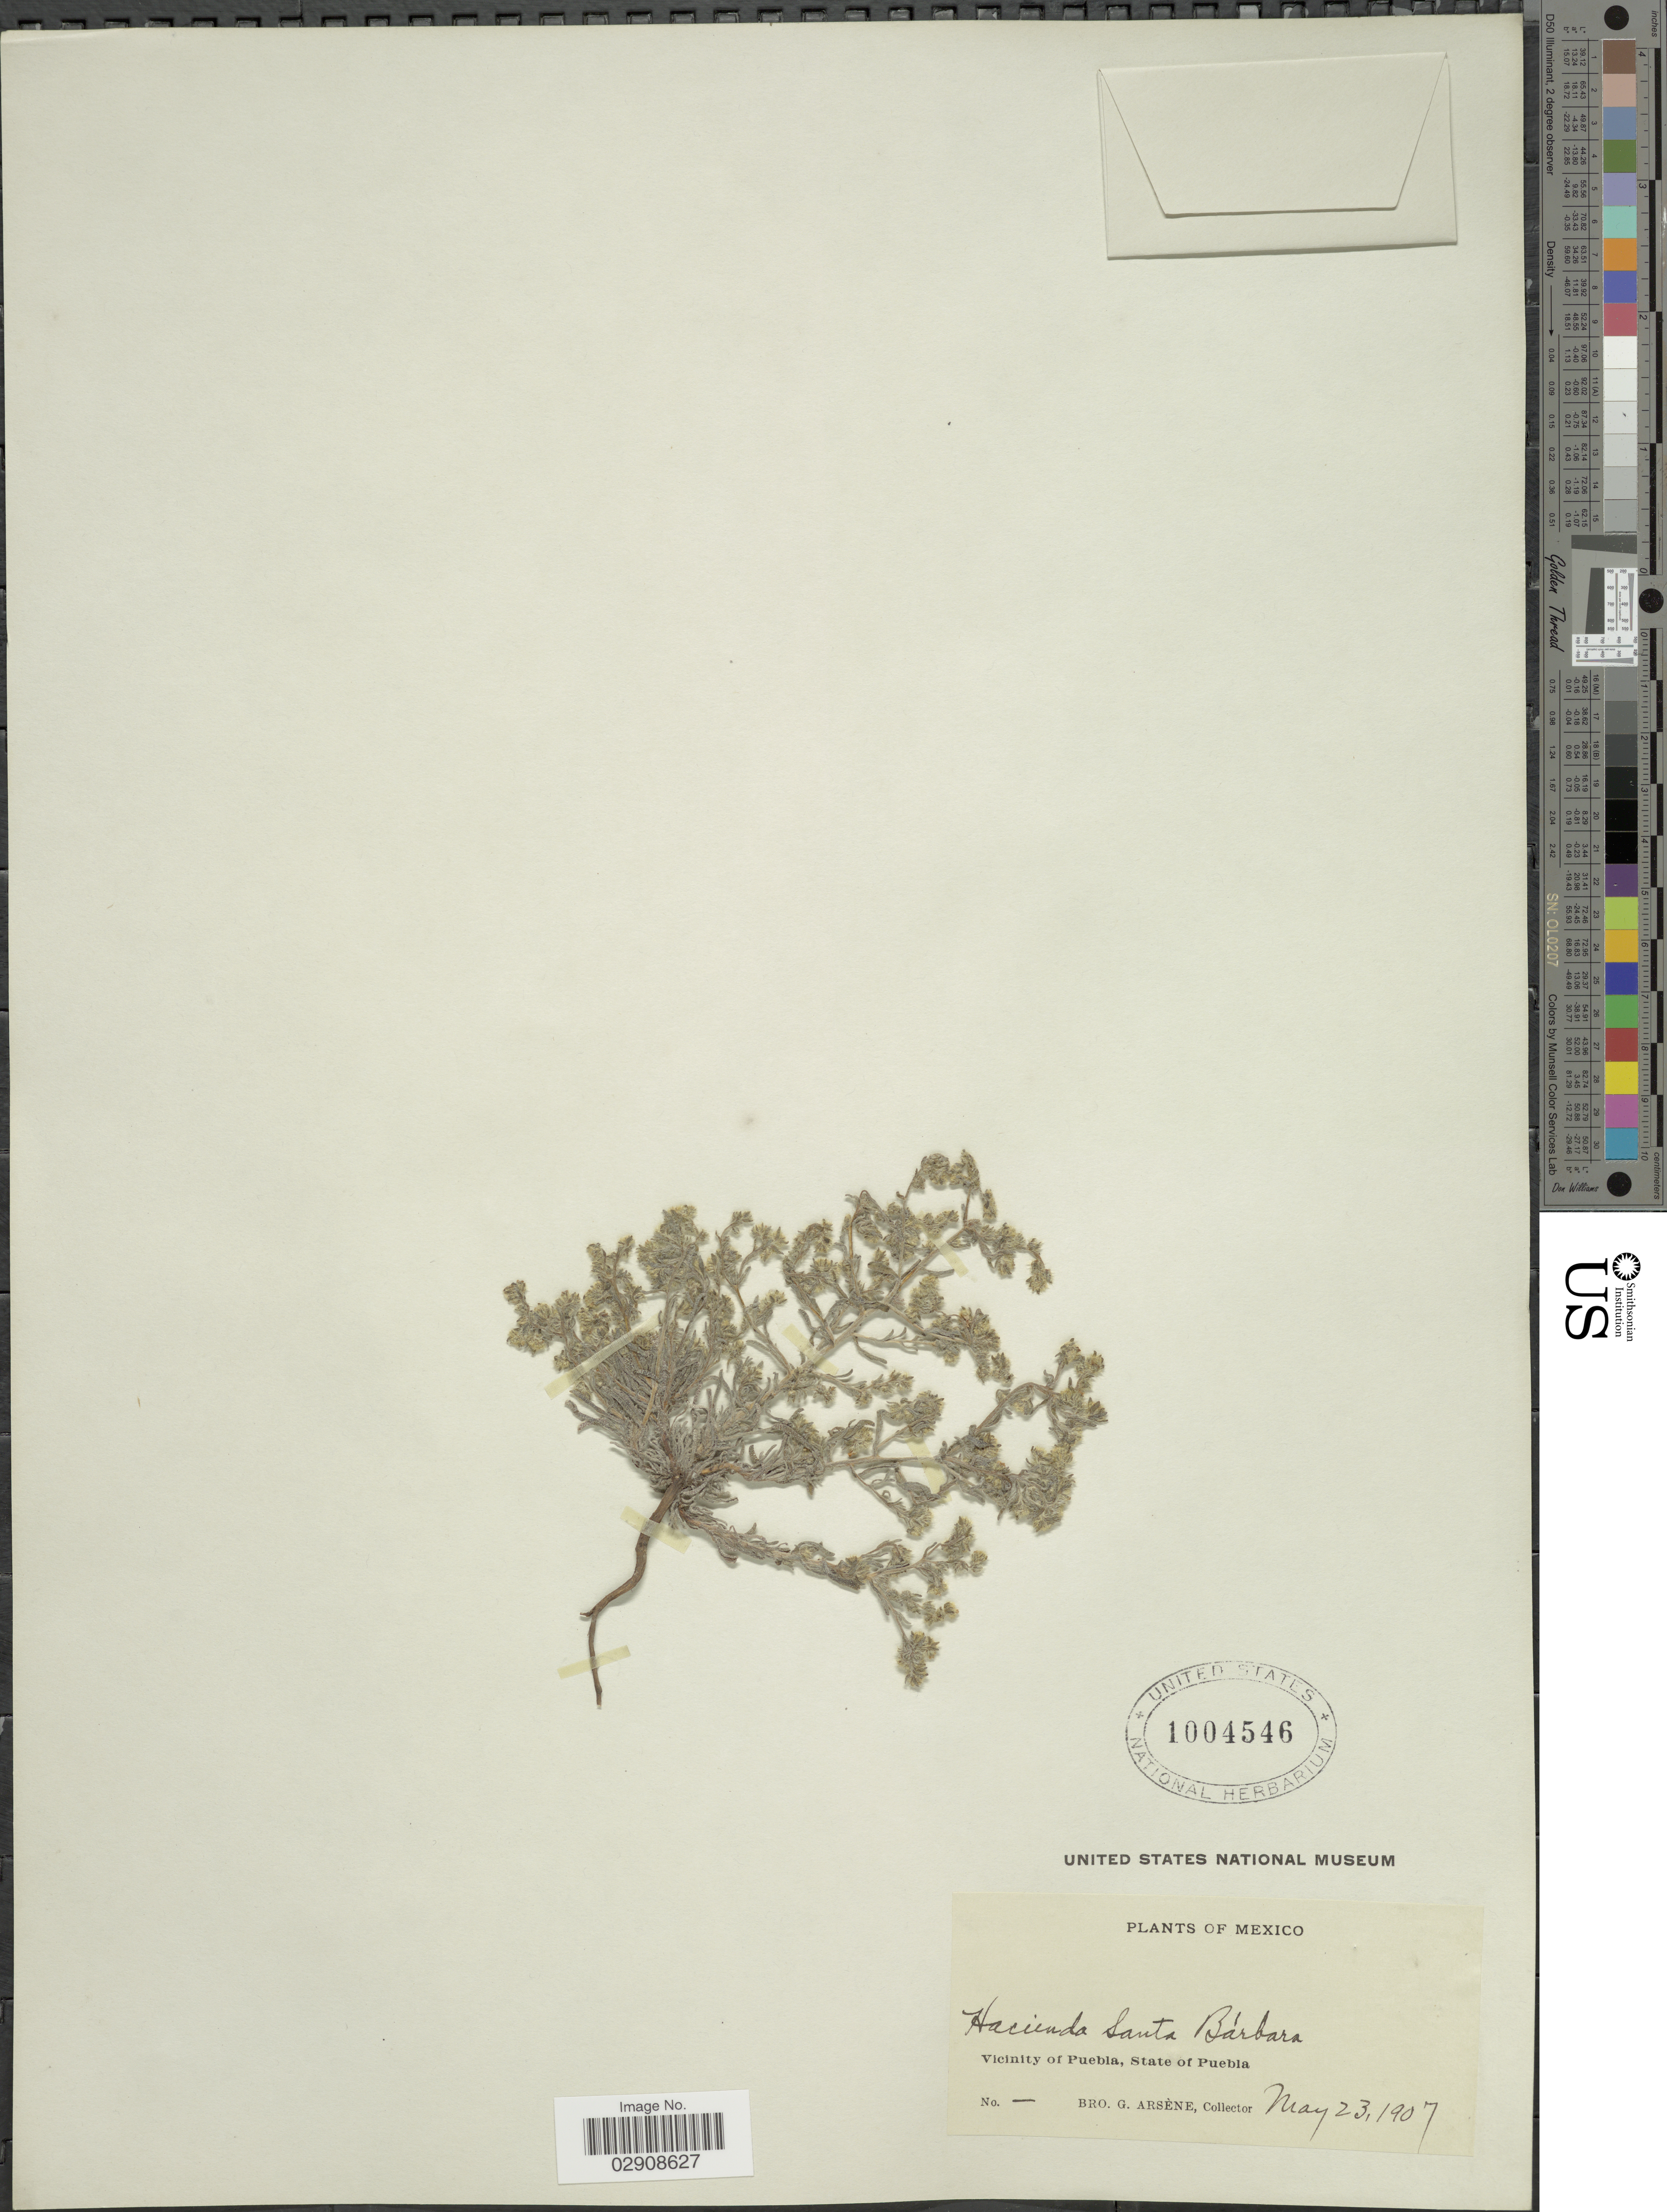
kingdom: Plantae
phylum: Tracheophyta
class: Magnoliopsida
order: Boraginales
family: Boraginaceae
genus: Cryptantha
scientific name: Cryptantha albida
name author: (Kunth) I.M. Johnst.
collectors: Bro. G. Arsène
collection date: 1907-05-23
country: Mexico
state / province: Puebla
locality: Hacienda Santa Bárbara. Vicinity of Puebla.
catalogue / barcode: US 1004546